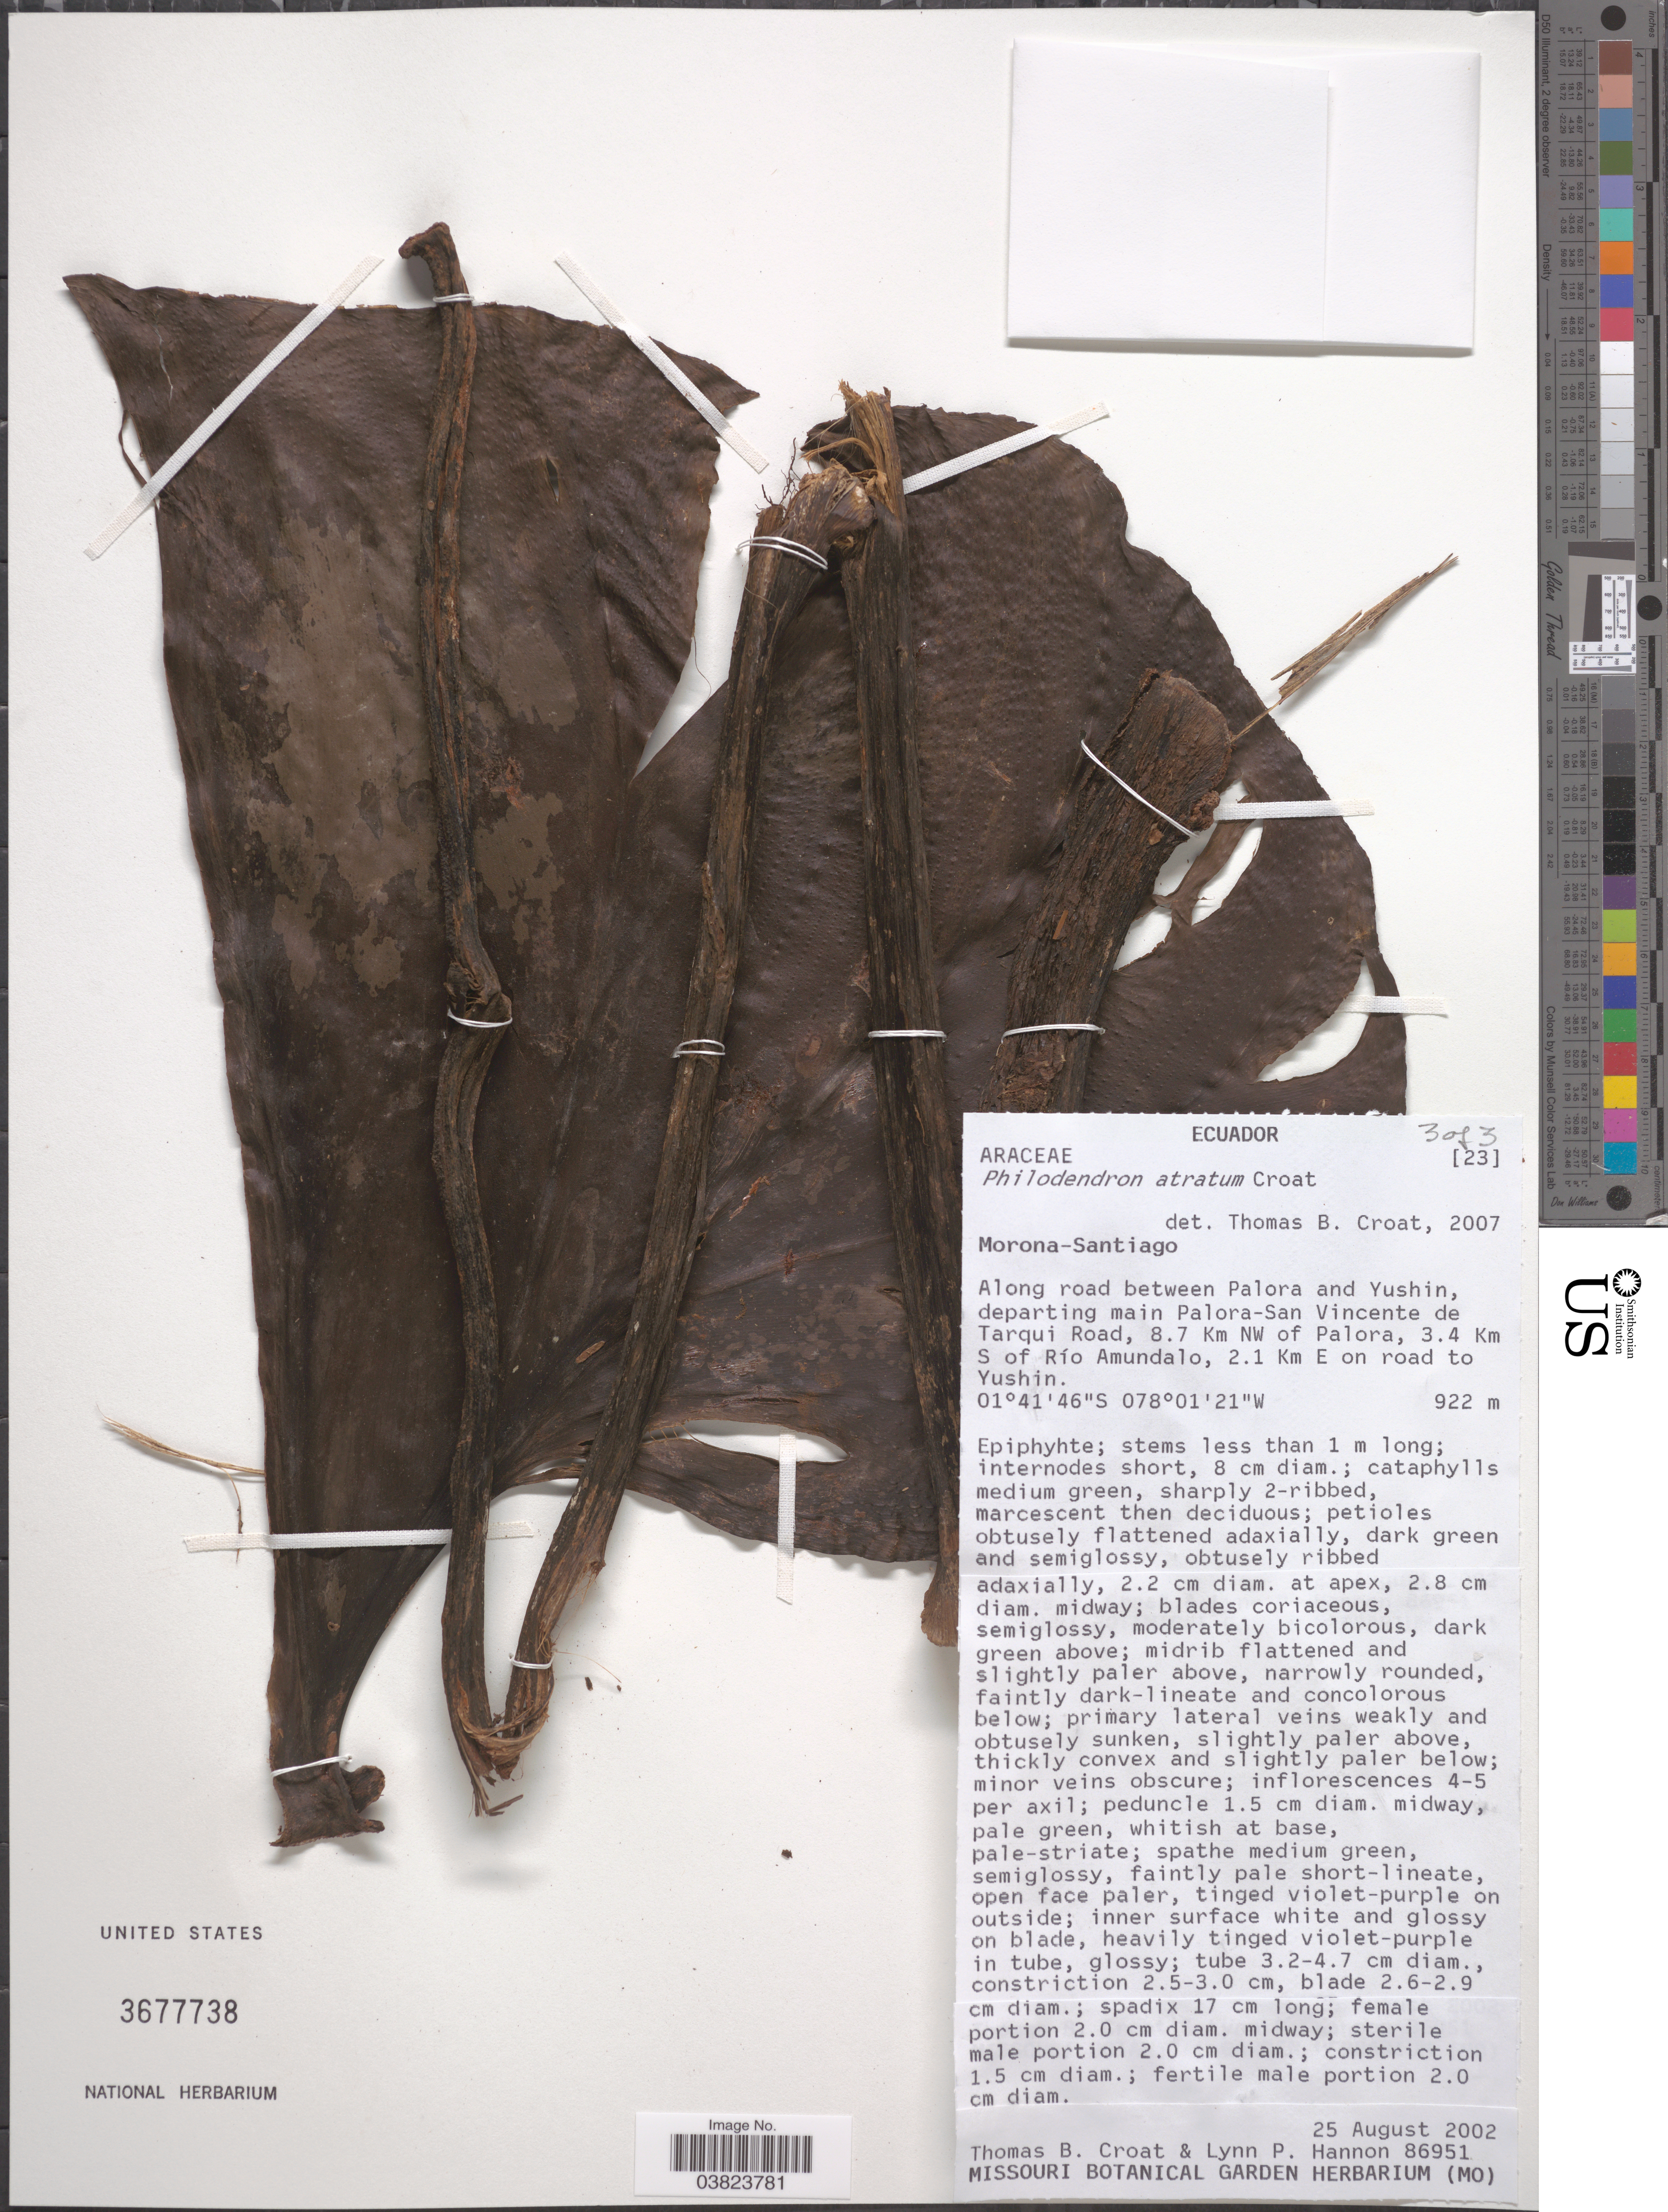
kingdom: Plantae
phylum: Tracheophyta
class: Liliopsida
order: Alismatales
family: Araceae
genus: Philodendron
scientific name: Philodendron atratum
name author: Croat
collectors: T. B. Croat & L. Hannon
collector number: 86951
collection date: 2002-08-25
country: Ecuador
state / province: Morona-Santiago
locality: Along road between Palora and Yushin, departing main Palora-San Vincente de Tarqui Road, 8.7 km NW of Palora, 3.4 Km S of Río Amundalo, 2.1 Km E o nroad to Yushin.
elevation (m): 922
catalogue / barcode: US 3677738